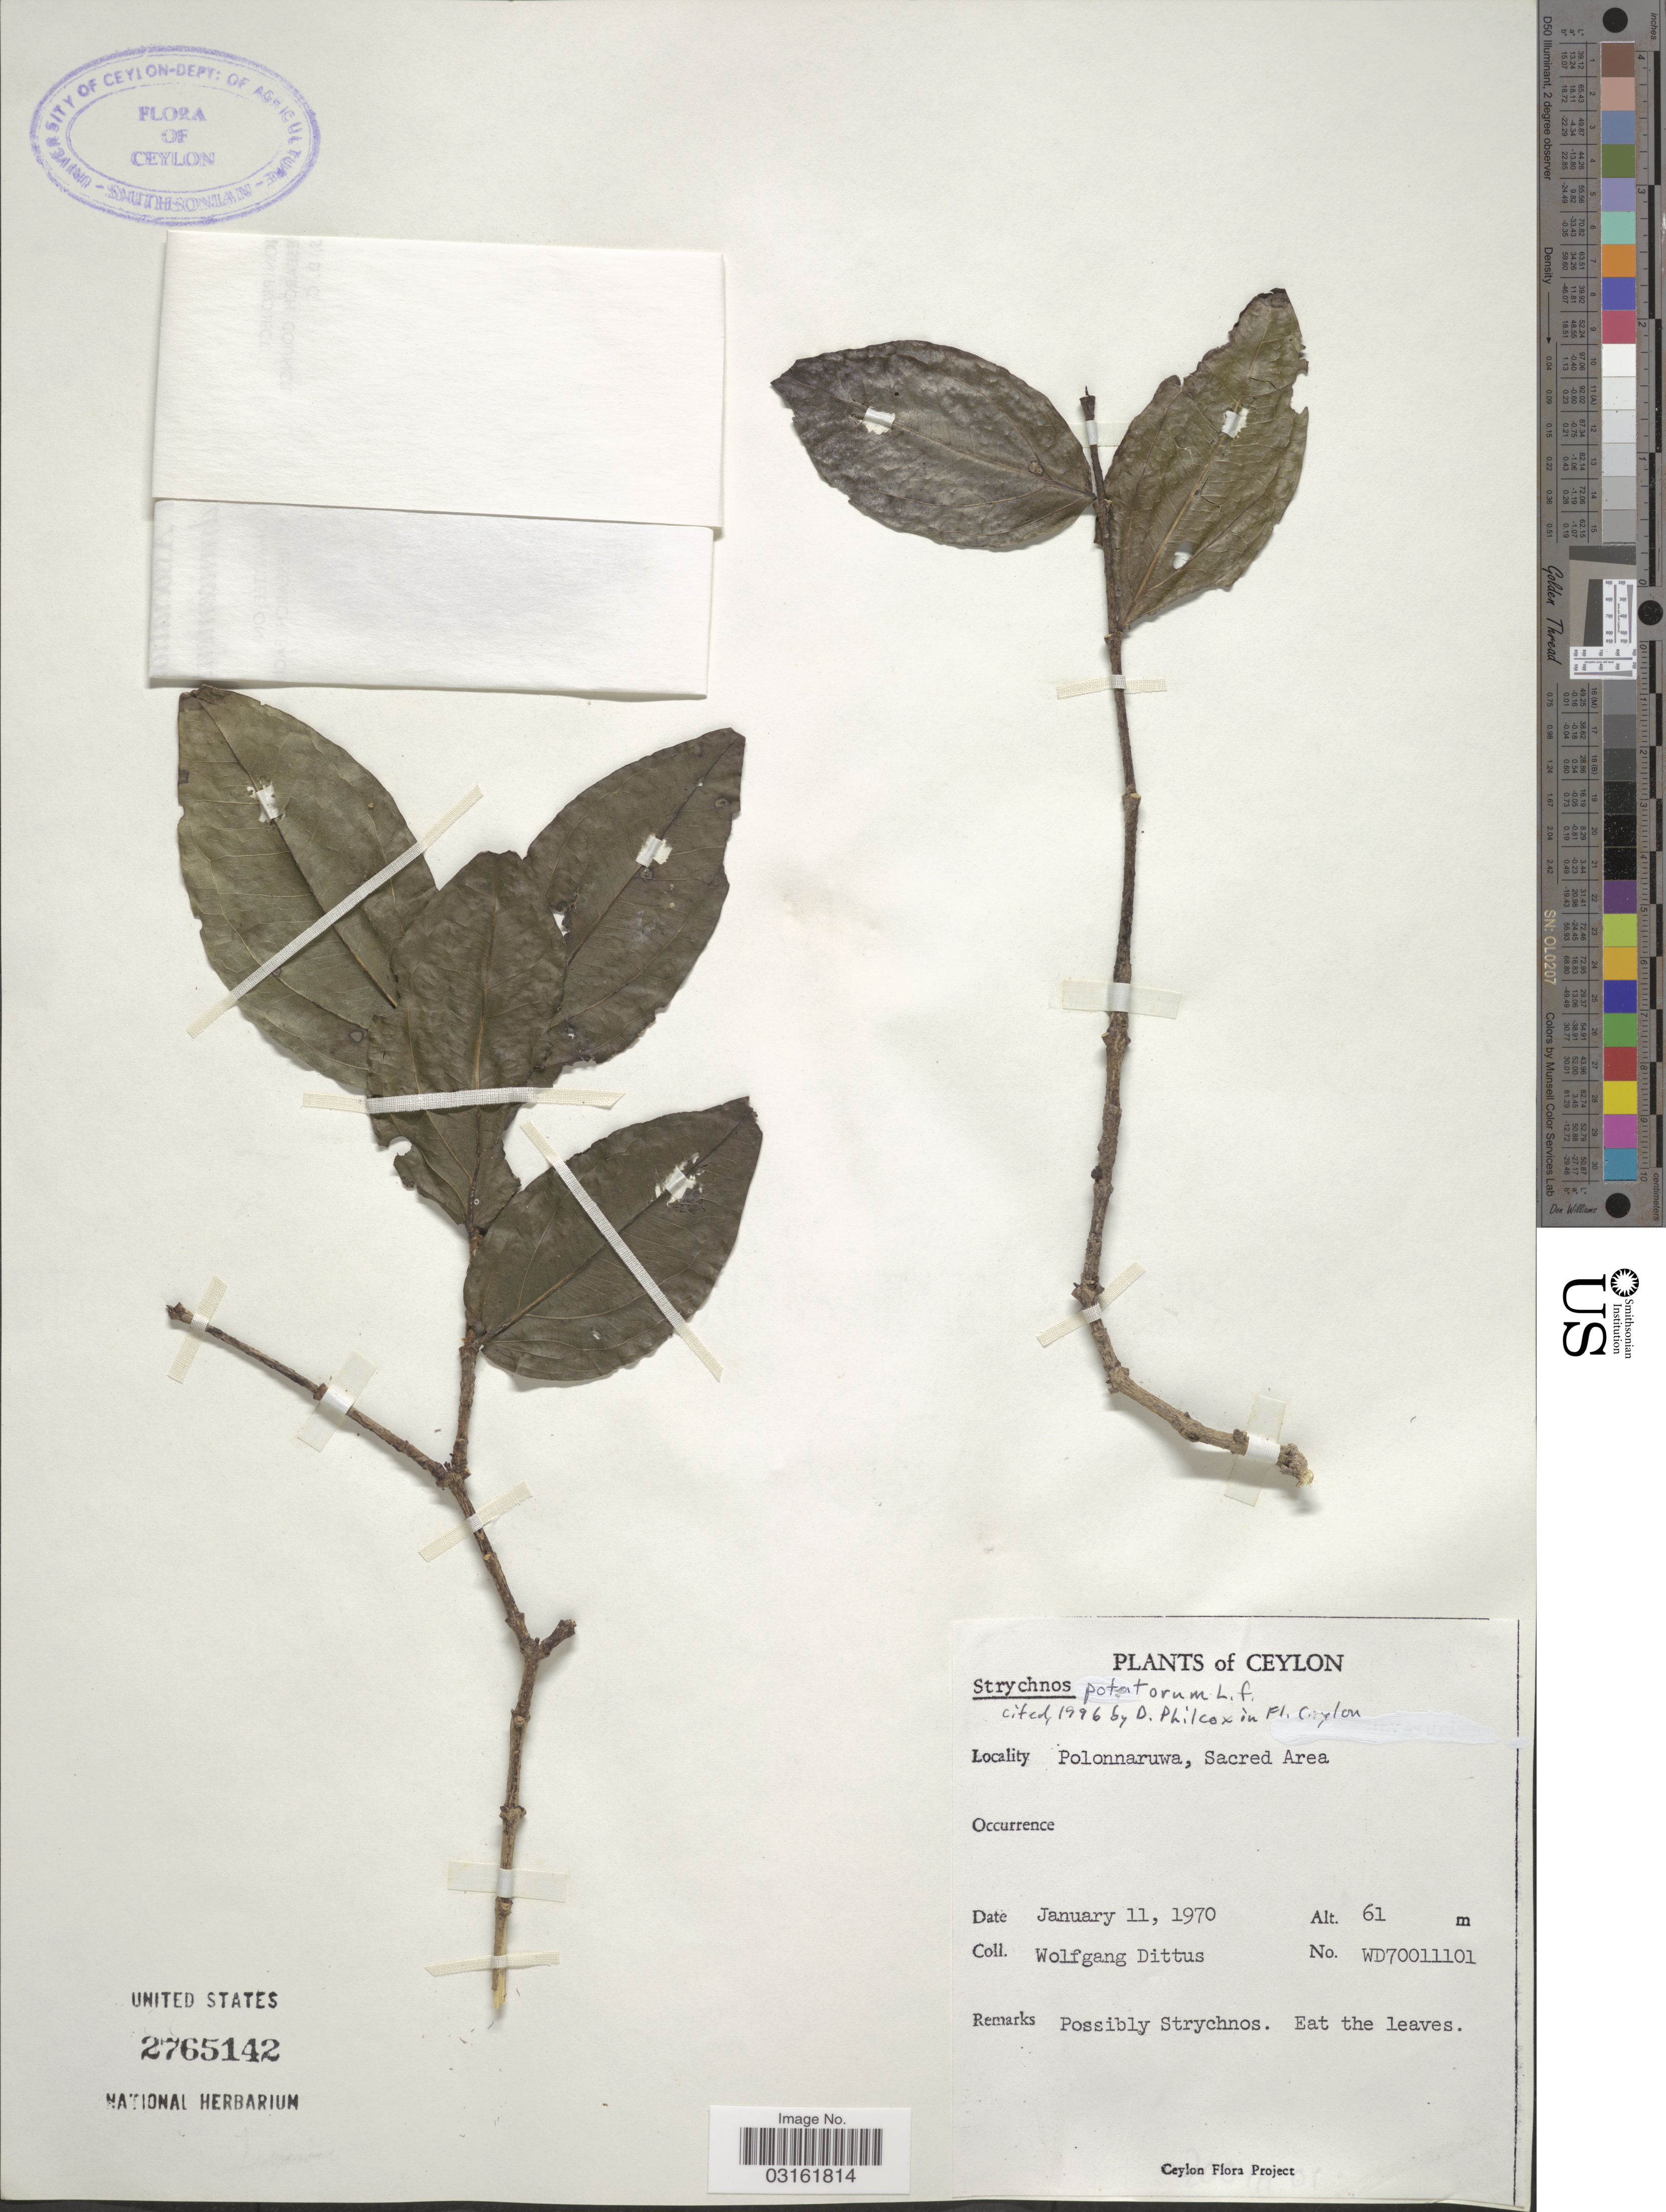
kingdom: Plantae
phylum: Tracheophyta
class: Magnoliopsida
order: Gentianales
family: Loganiaceae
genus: Strychnos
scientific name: Strychnos potatorum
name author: L. f.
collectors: W. Dittus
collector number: WD70011101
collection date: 1970-01-11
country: Sri Lanka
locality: Ceylon. Polonnaruwa, Sacred Area.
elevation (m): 61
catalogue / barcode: US 2765142